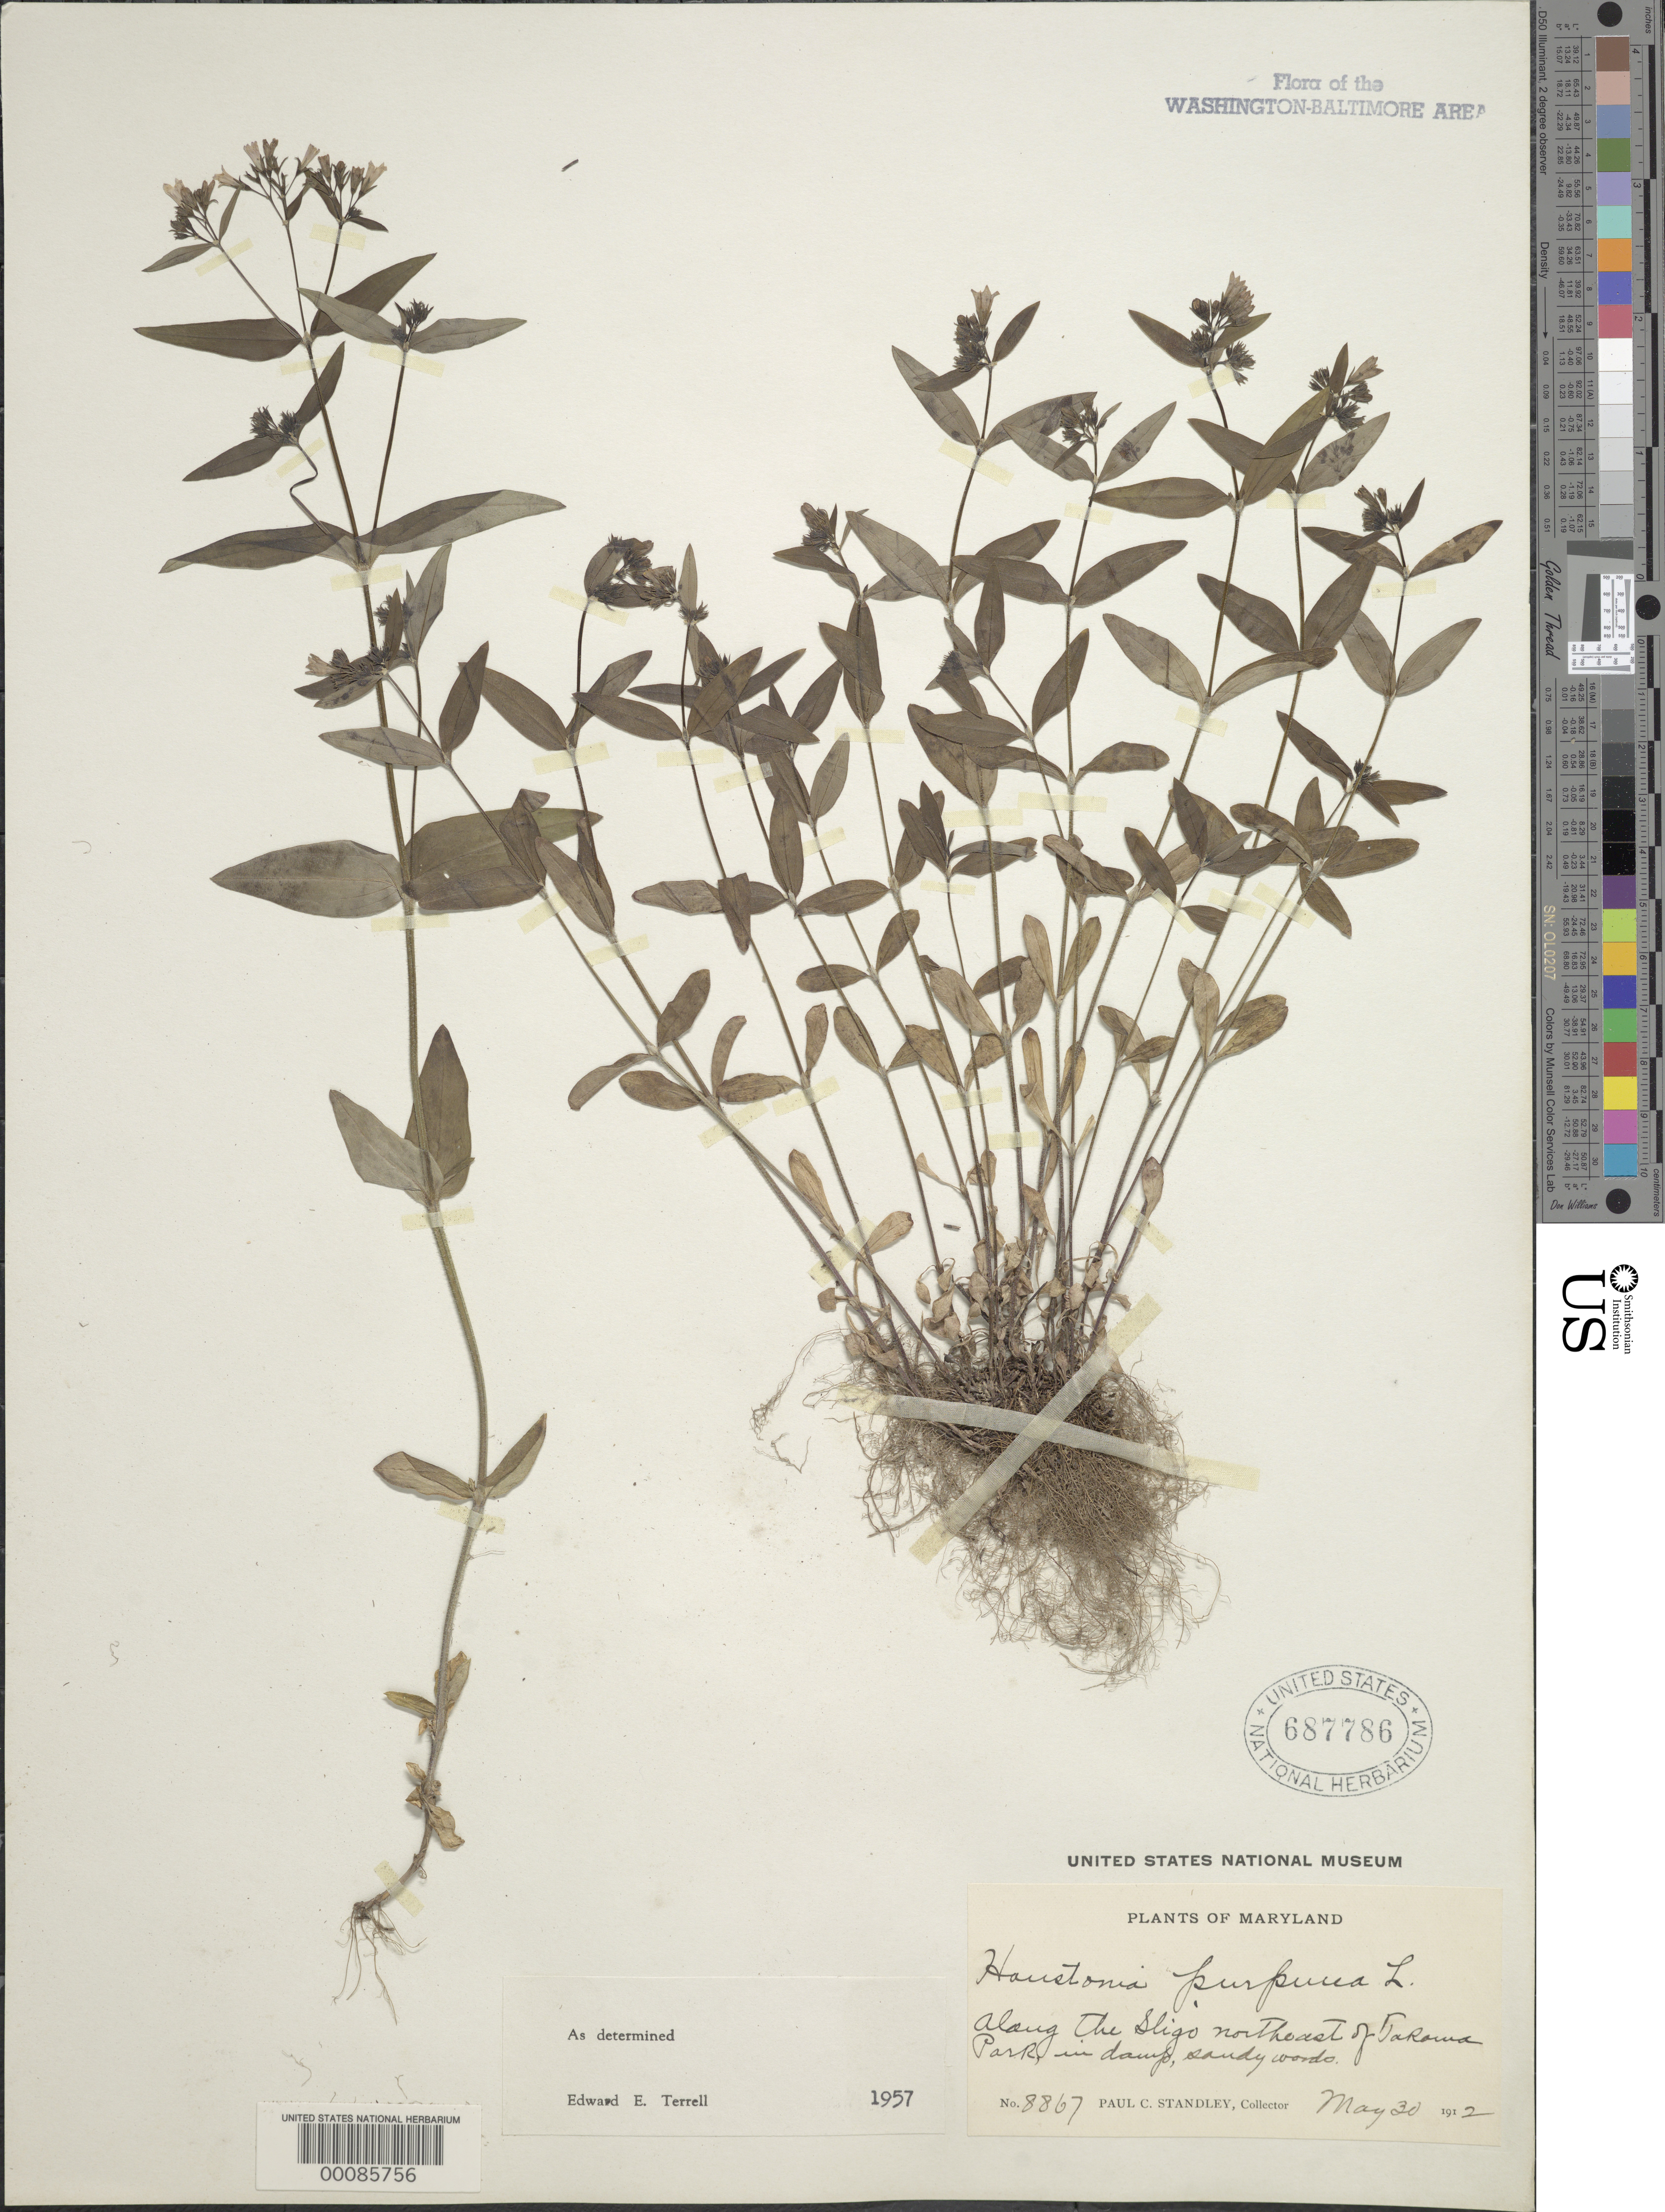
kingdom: Plantae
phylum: Tracheophyta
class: Magnoliopsida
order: Gentianales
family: Rubiaceae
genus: Houstonia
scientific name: Houstonia purpurea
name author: L.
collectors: P. C. Standley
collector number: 8867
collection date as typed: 30 May 1912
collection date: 1912-05-30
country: United States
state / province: Maryland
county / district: Montgomery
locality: Sligo Creek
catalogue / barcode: US 687786